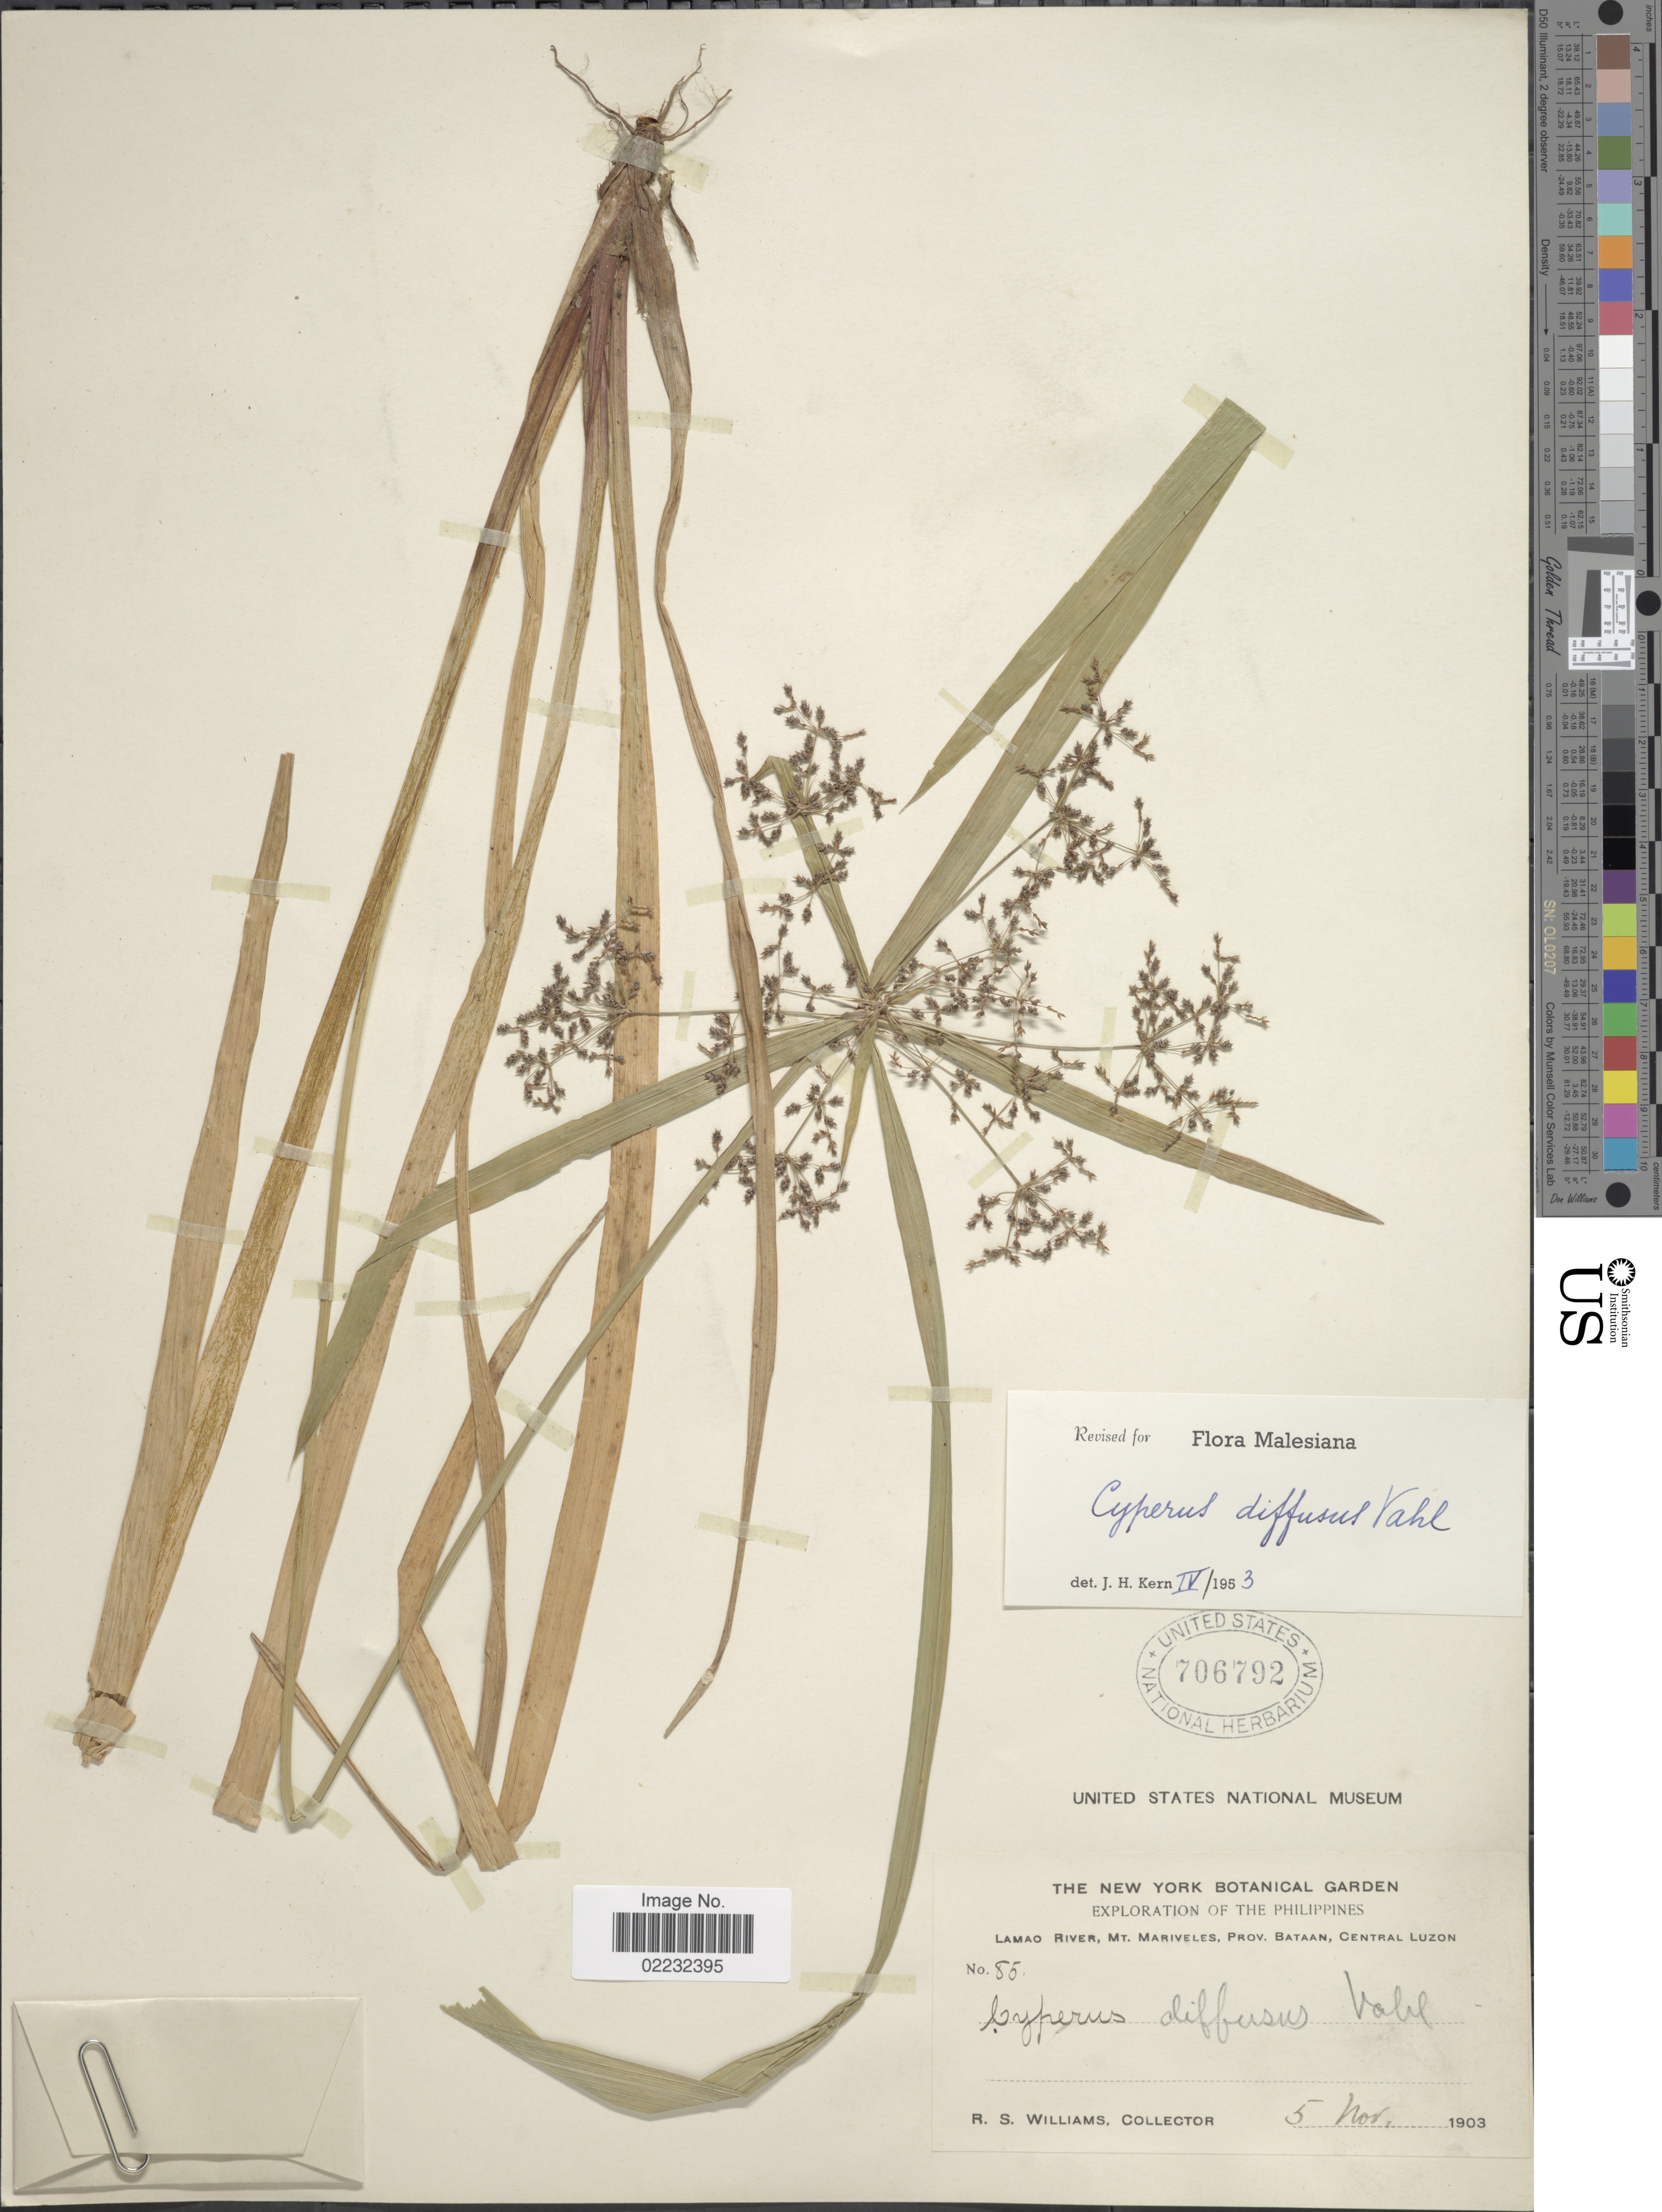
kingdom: Plantae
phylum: Tracheophyta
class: Liliopsida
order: Poales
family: Cyperaceae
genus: Cyperus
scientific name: Cyperus diffusus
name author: Vahl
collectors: R. S. Williams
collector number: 85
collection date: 1903-11-05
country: Philippines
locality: Lamao River, Mt. Mariveles, Prov. Bataan, Central Luzon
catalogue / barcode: US 706792